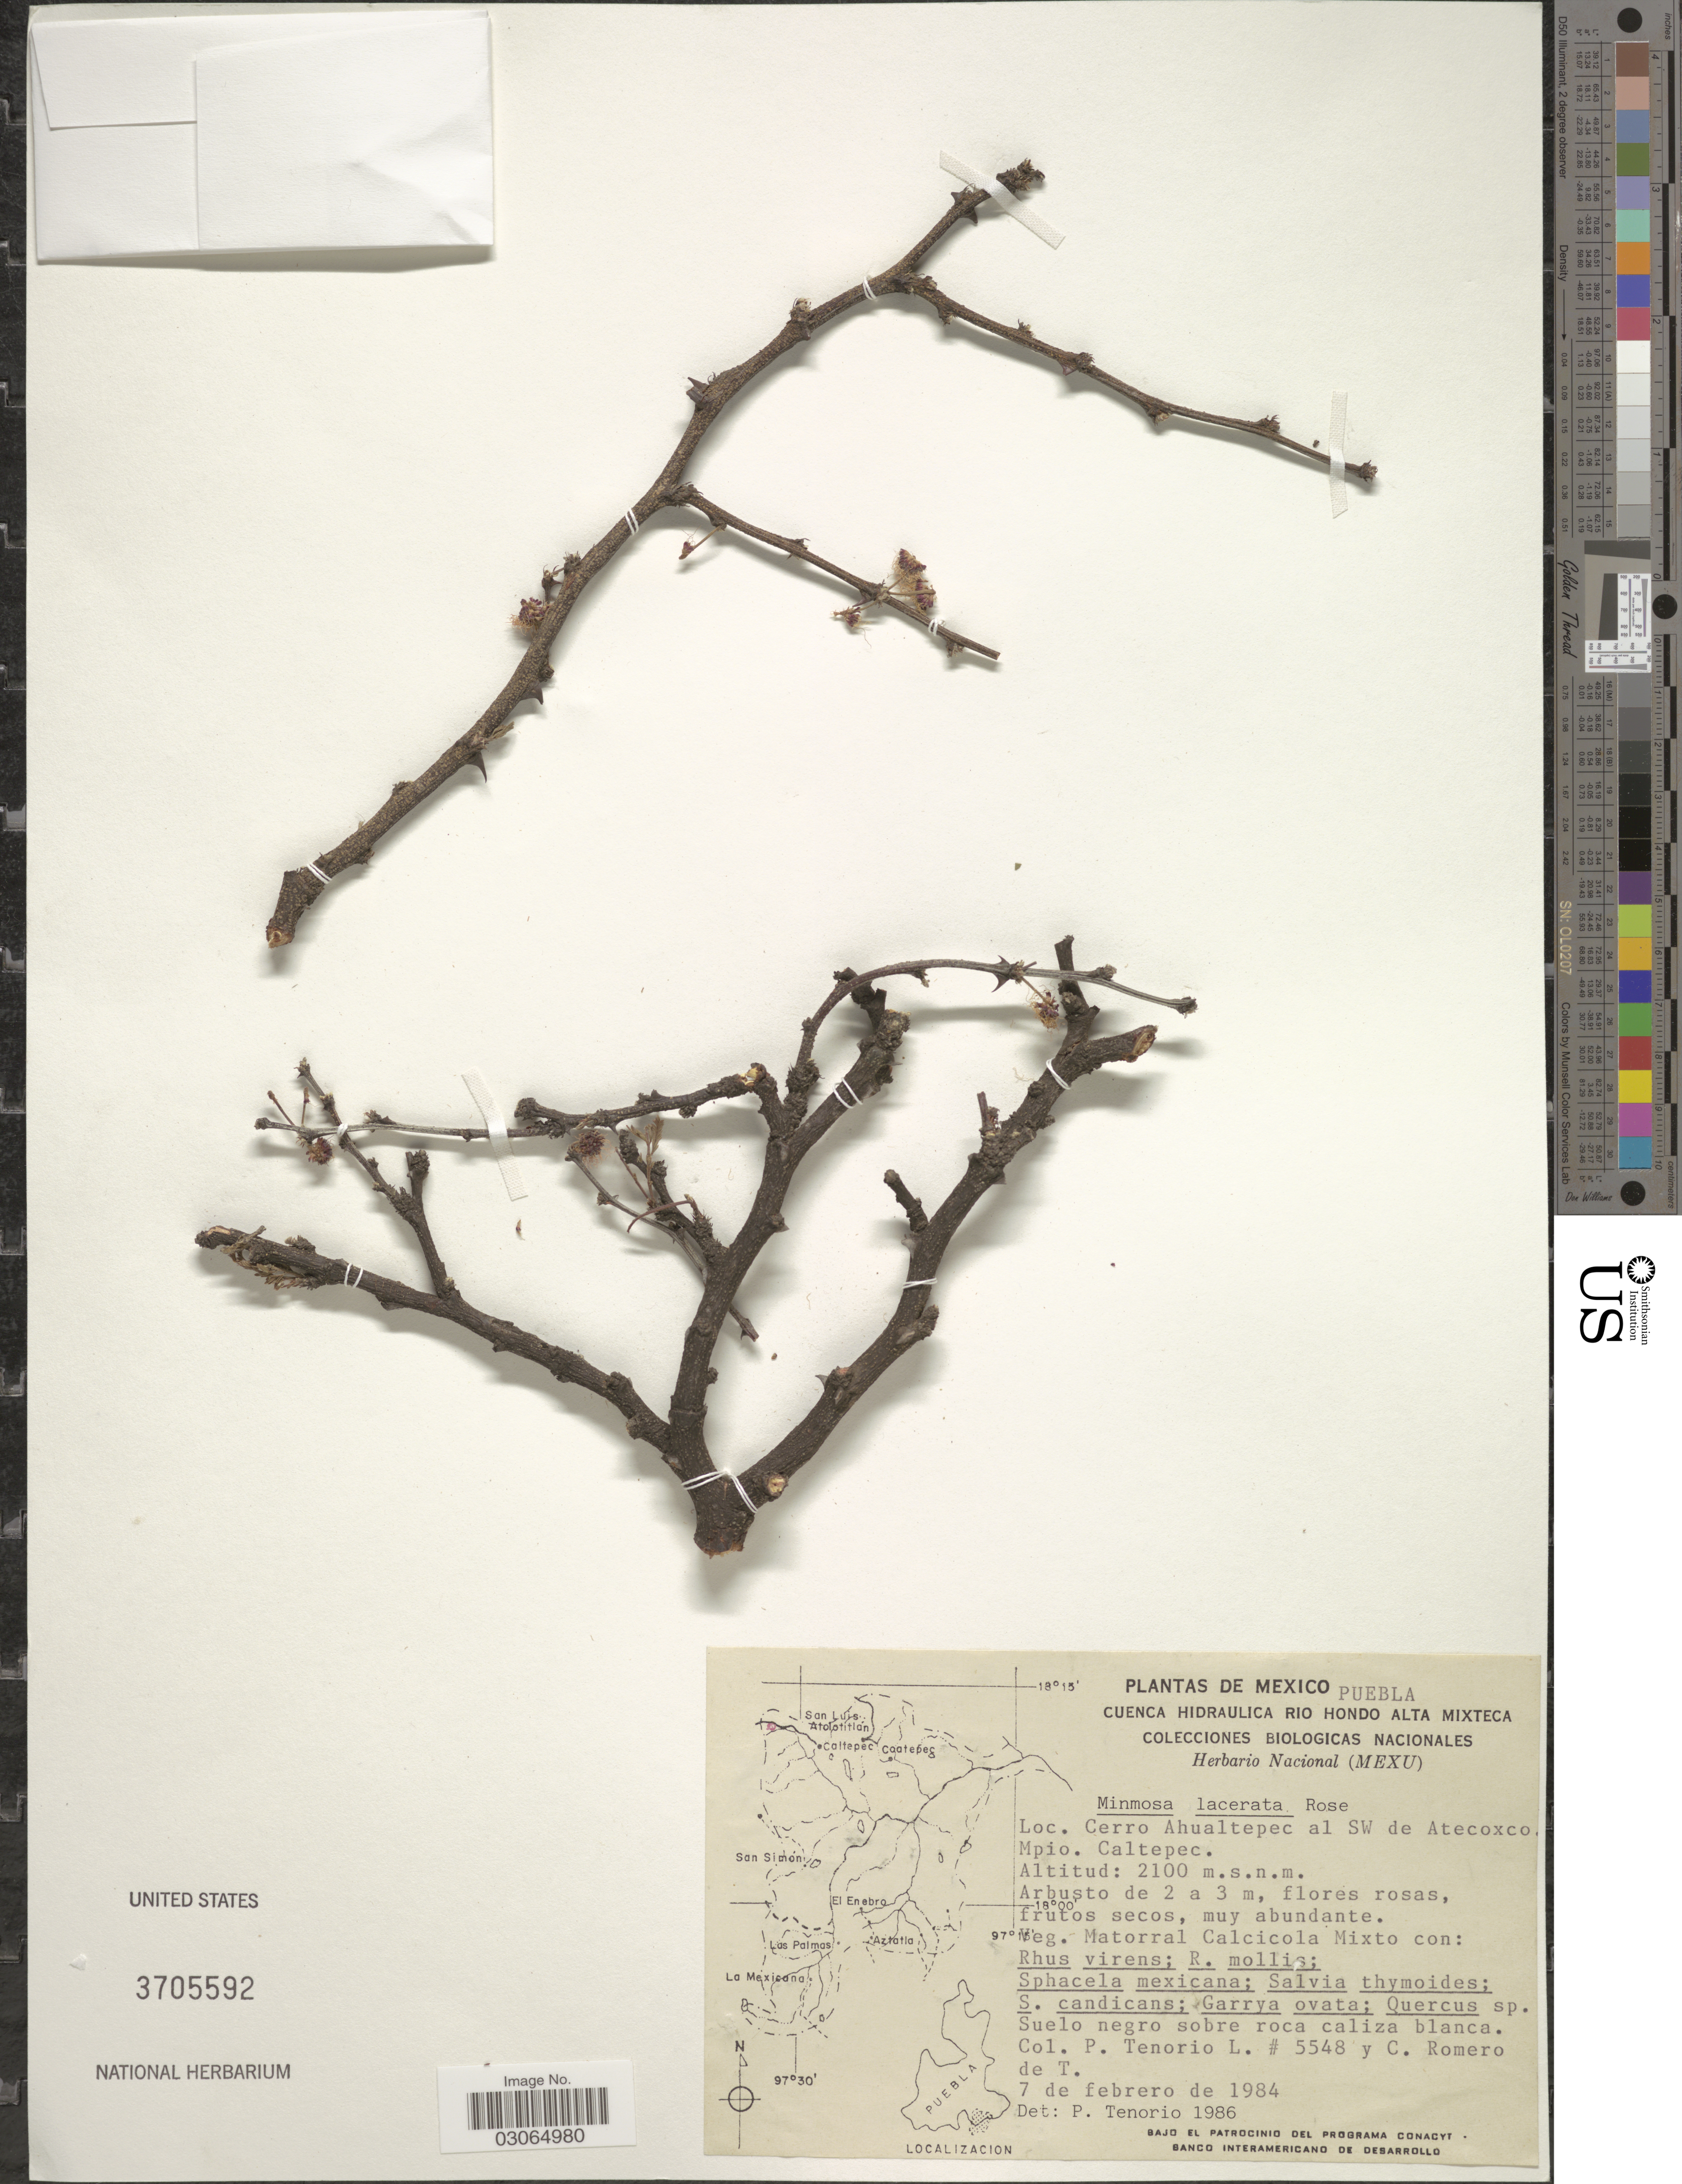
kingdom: Plantae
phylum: Tracheophyta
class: Magnoliopsida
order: Fabales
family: Fabaceae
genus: Mimosa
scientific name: Mimosa lacerata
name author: Rose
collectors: P. Tenorio L. & C. Romero de T.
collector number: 5548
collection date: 1984-02-07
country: Mexico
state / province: Puebla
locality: Cerro Ahualtepec al SW de Atecoxco. Mpio. Caltepec.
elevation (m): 2100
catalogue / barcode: US 3705592